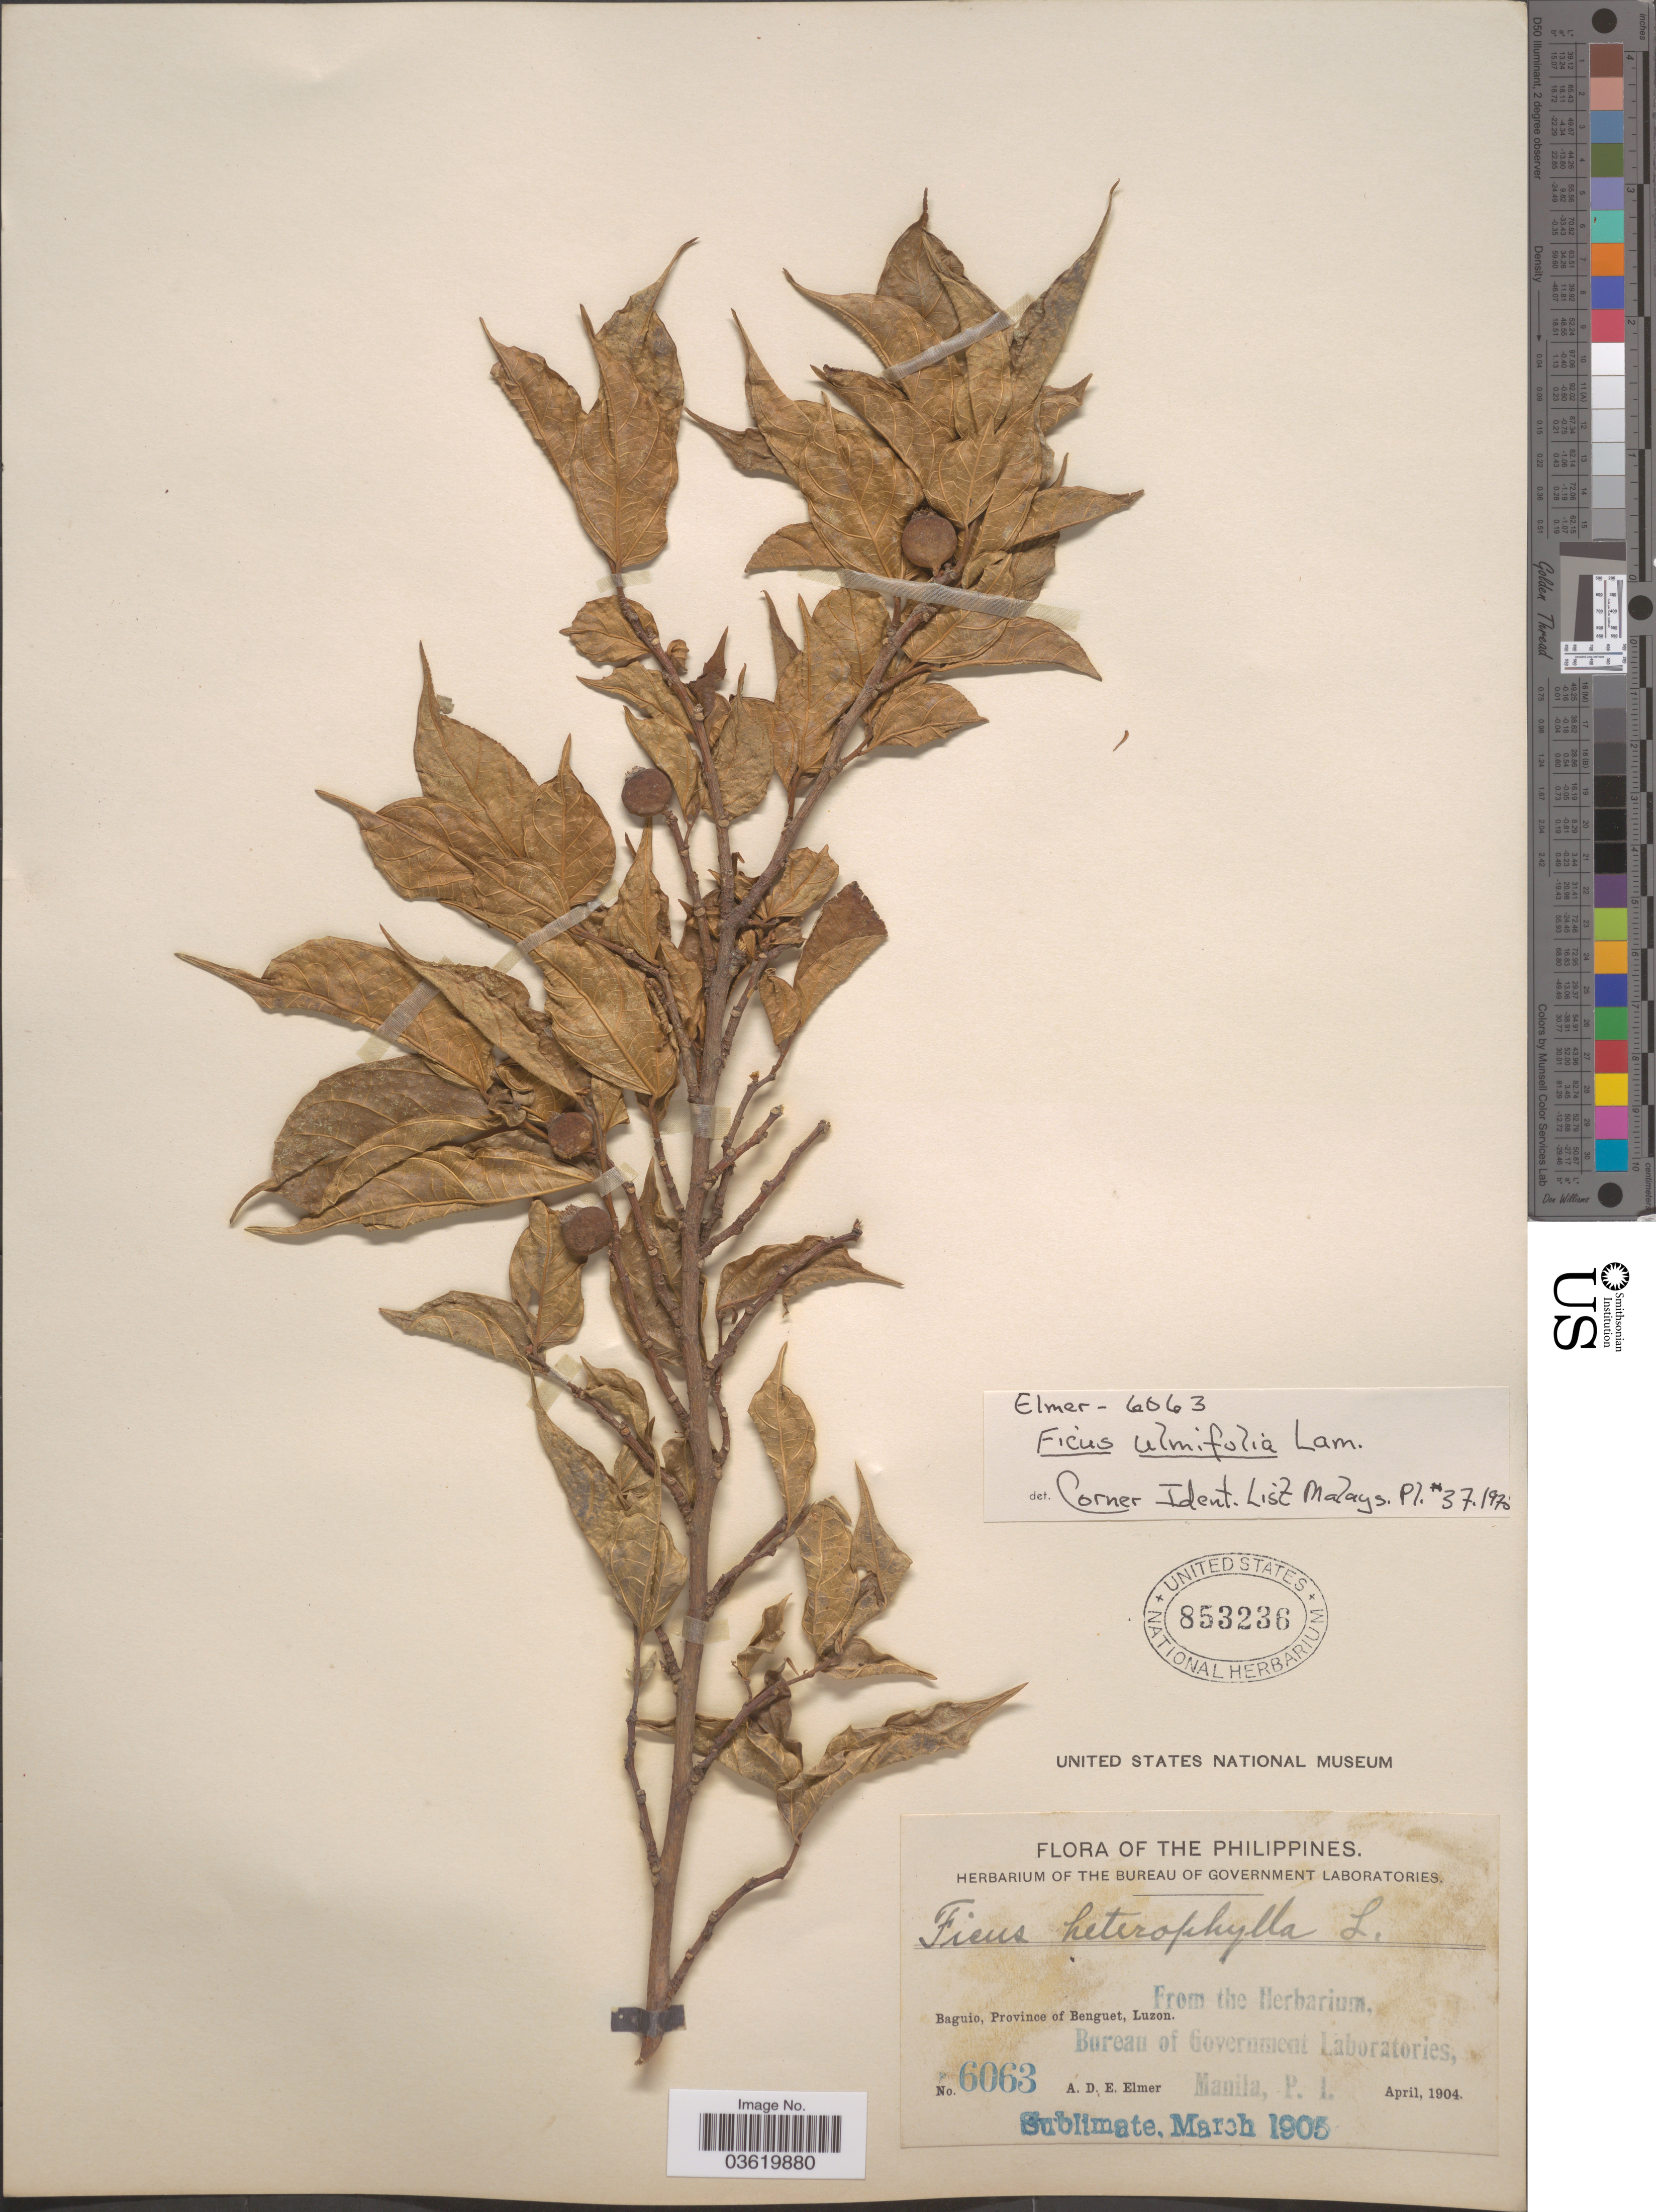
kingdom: Plantae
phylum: Tracheophyta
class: Magnoliopsida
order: Rosales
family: Moraceae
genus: Ficus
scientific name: Ficus ulmifolia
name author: Lam.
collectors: A. D. E. Elmer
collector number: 6063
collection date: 1904-04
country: Philippines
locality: Baguio, Province of Banguet, Luzon.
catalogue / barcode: US 853236